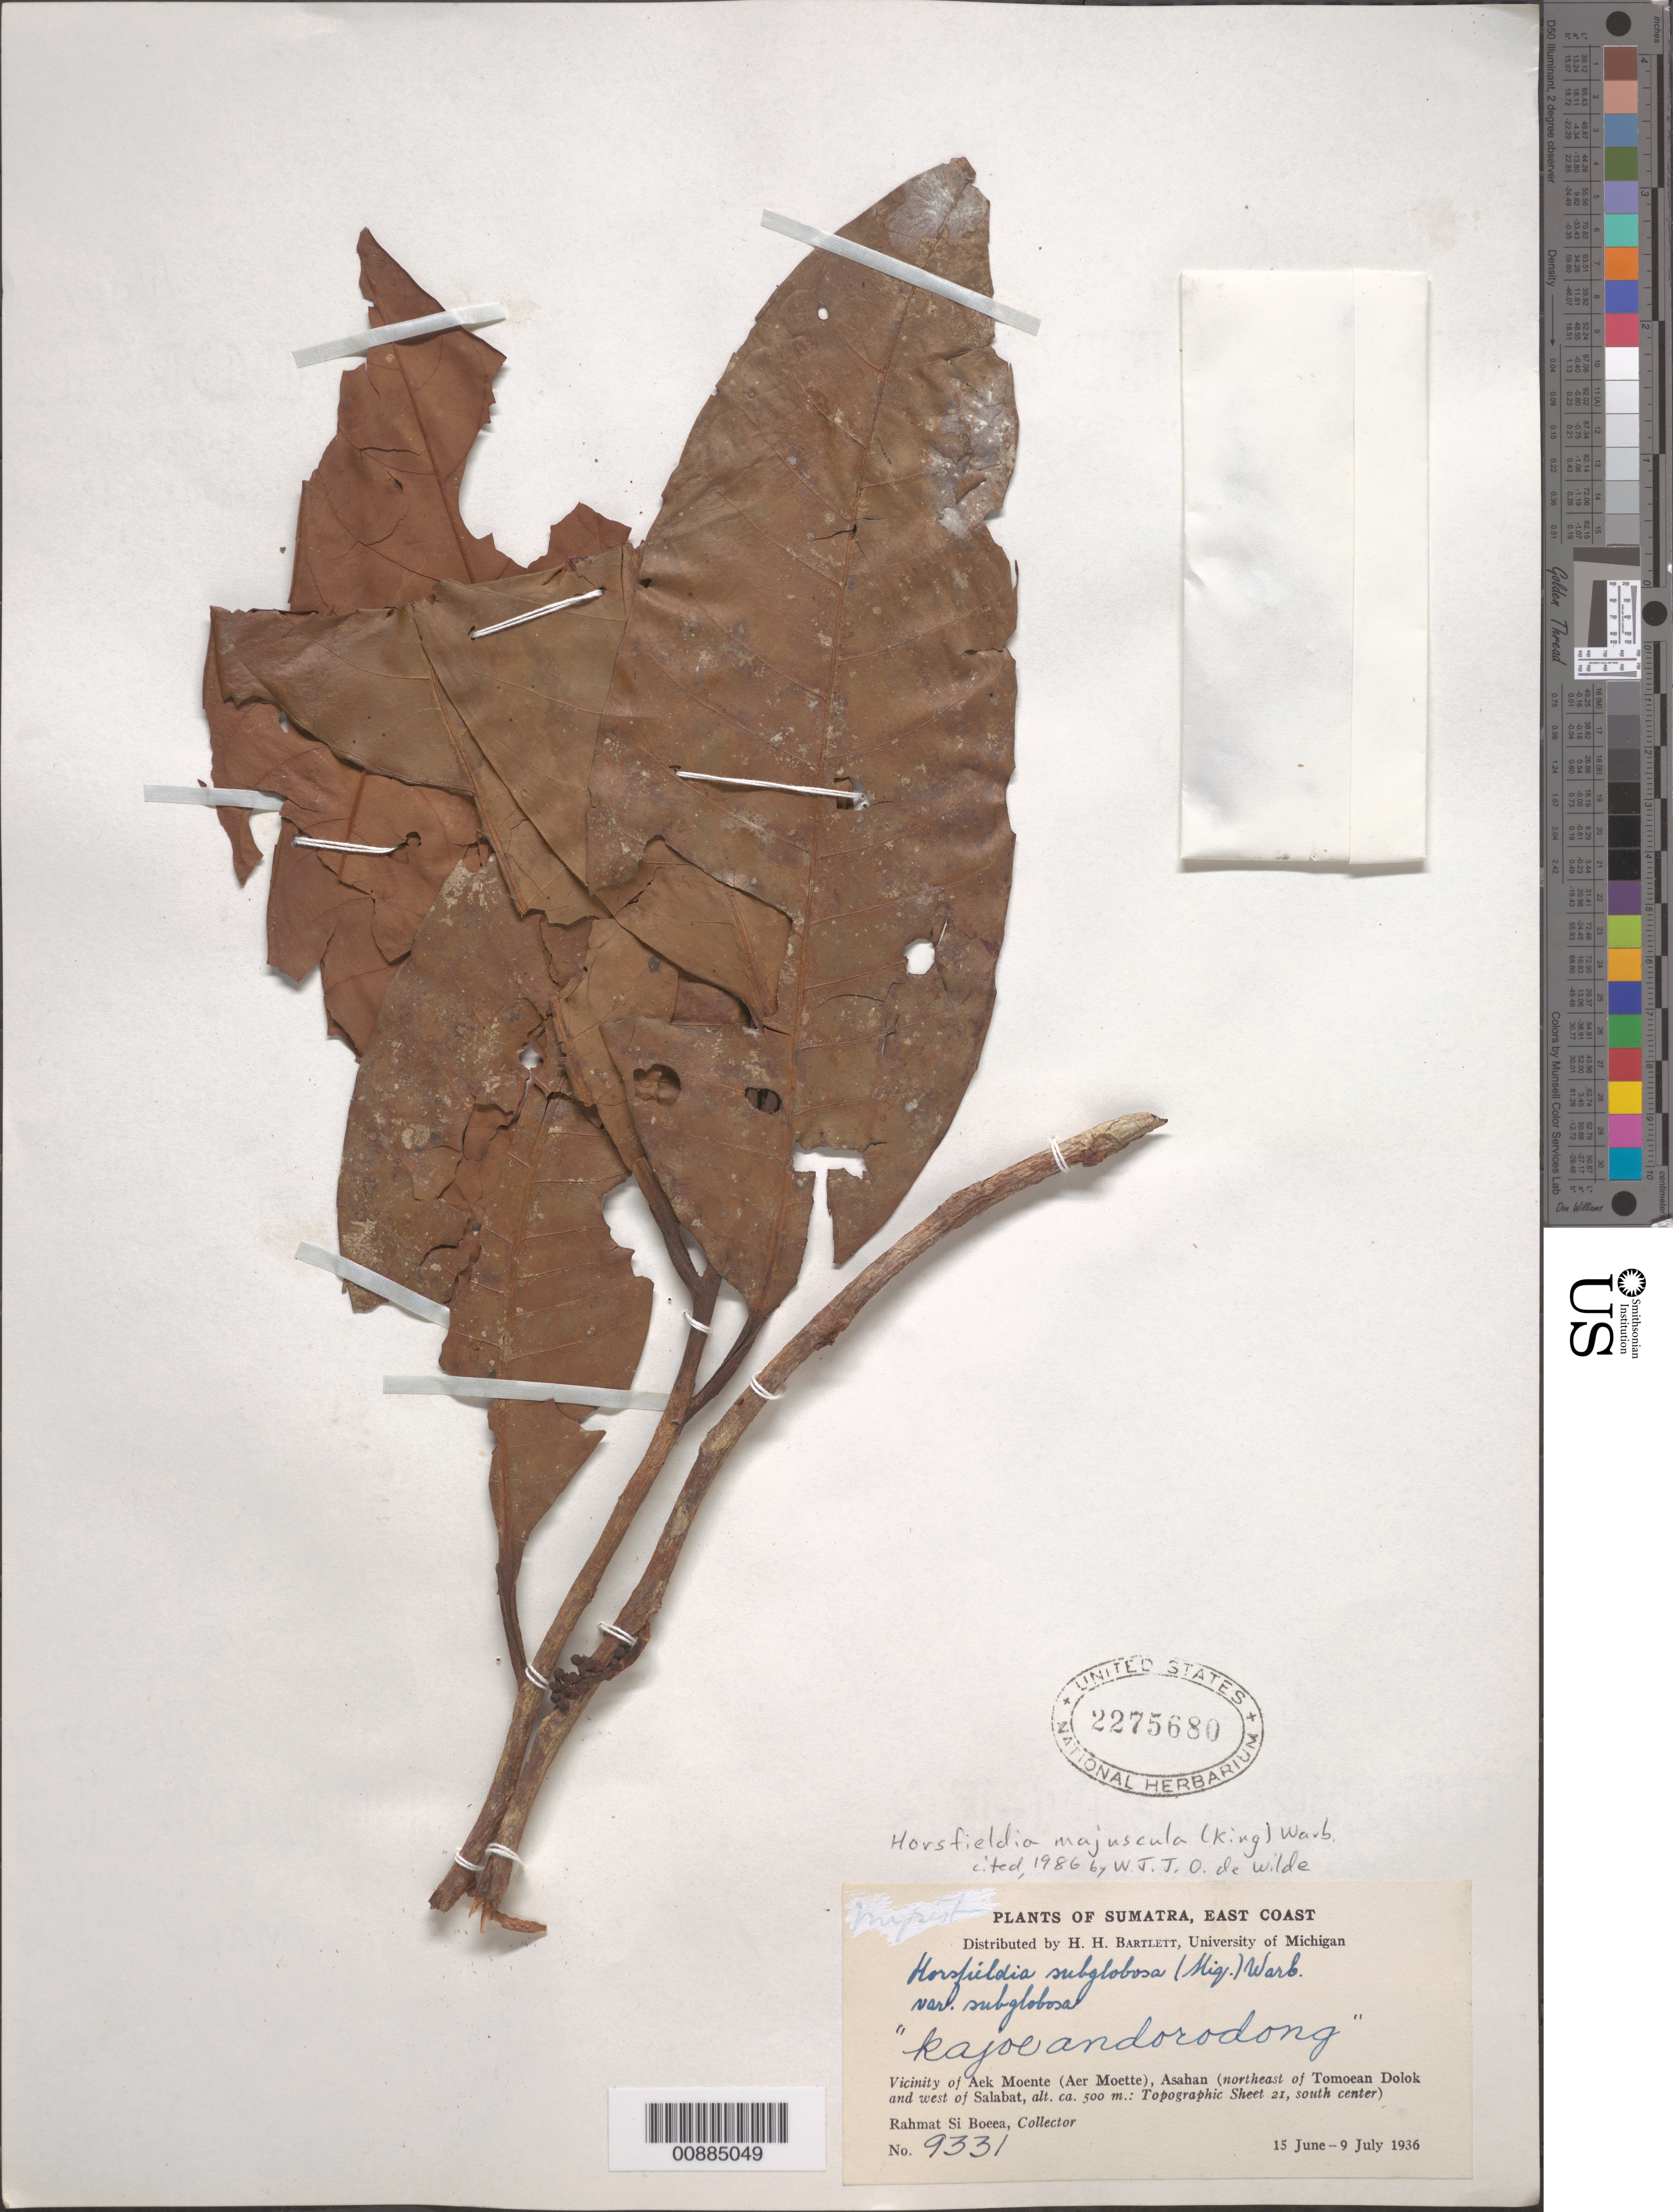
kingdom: Plantae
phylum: Tracheophyta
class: Magnoliopsida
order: Magnoliales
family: Myristicaceae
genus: Horsfieldia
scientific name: Horsfieldia majuscula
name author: (R.M. King) Warb.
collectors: Rahmat Si Boeea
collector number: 9331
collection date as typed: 15 Jun 1936 to 09 Jul 1936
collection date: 1936-06-15/1936-07-09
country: Indonesia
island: Sumatra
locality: Vicinity of Aek Moente (Aer Moette), Asahan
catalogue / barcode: US 2275680